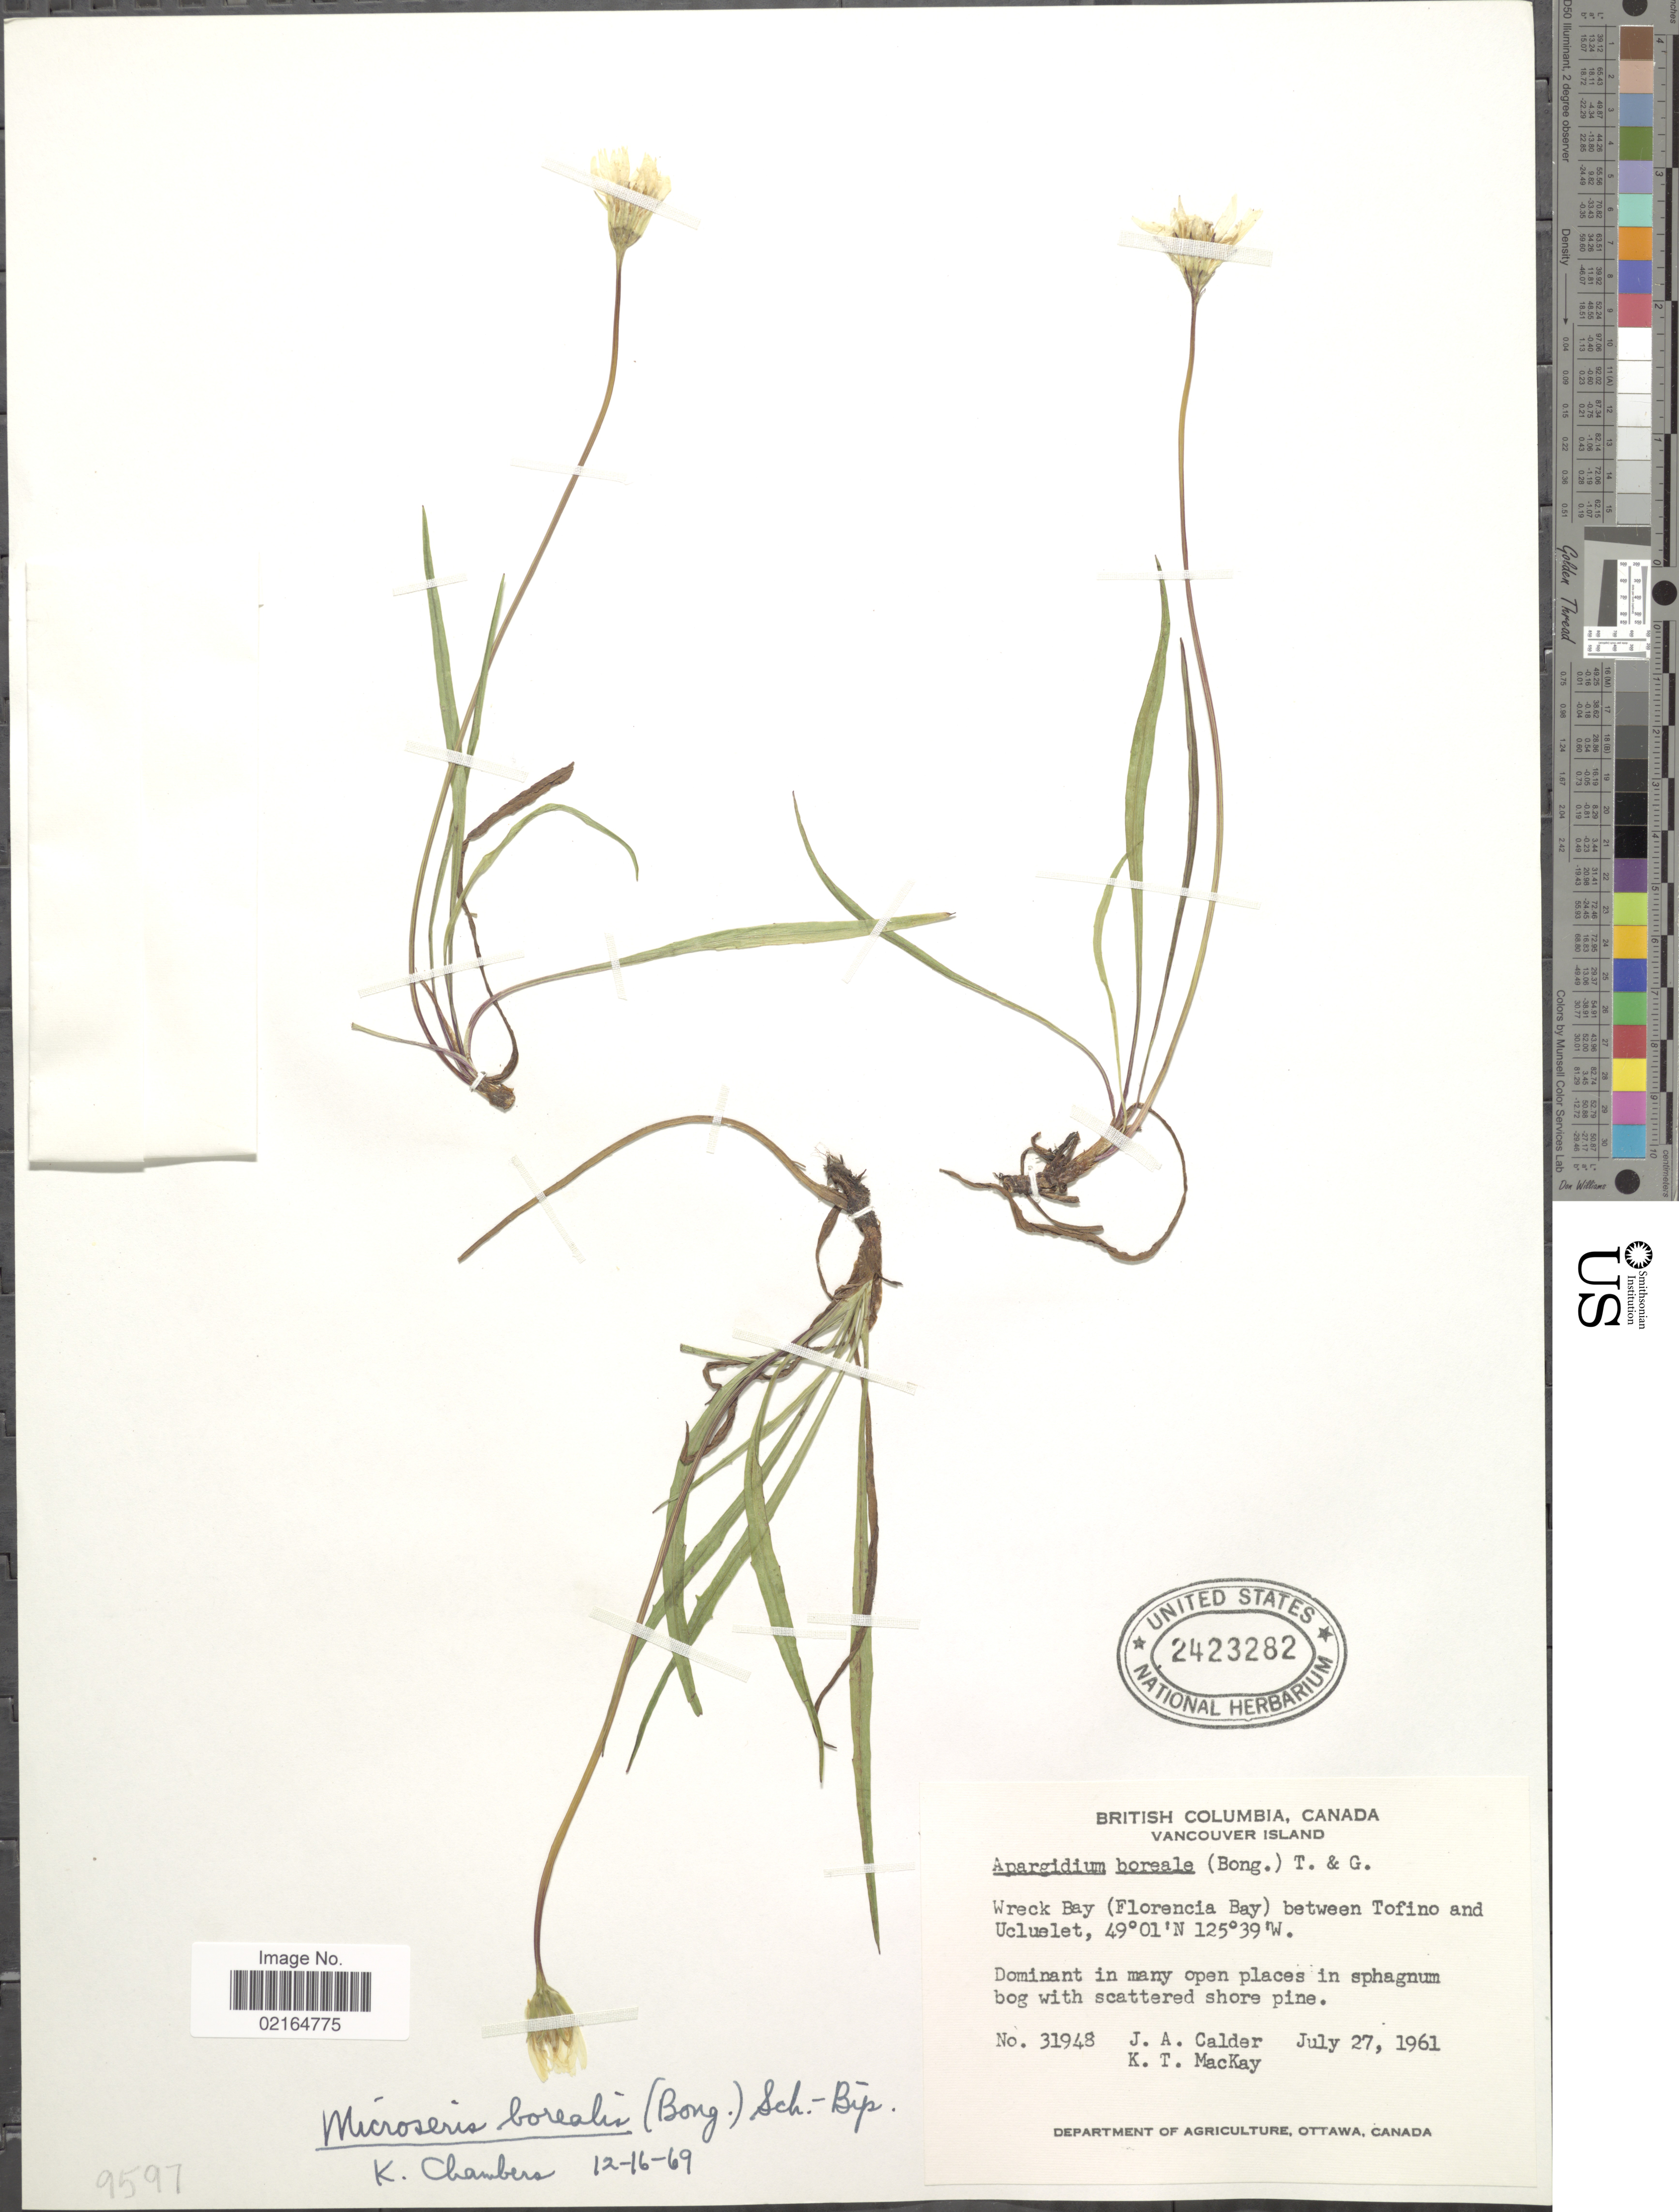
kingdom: Plantae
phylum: Tracheophyta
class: Magnoliopsida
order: Asterales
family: Asteraceae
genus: Microseris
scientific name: Microseris borealis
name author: (Bong.) Sch. Bip.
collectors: J. A. Calder & K. T. Mackay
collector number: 31948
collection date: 1961-07-27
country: Canada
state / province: British Columbia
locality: Vancouver Island, Wreck Bay (Florencia Bay) between Tofino and Ucluelet.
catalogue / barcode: US 2423282